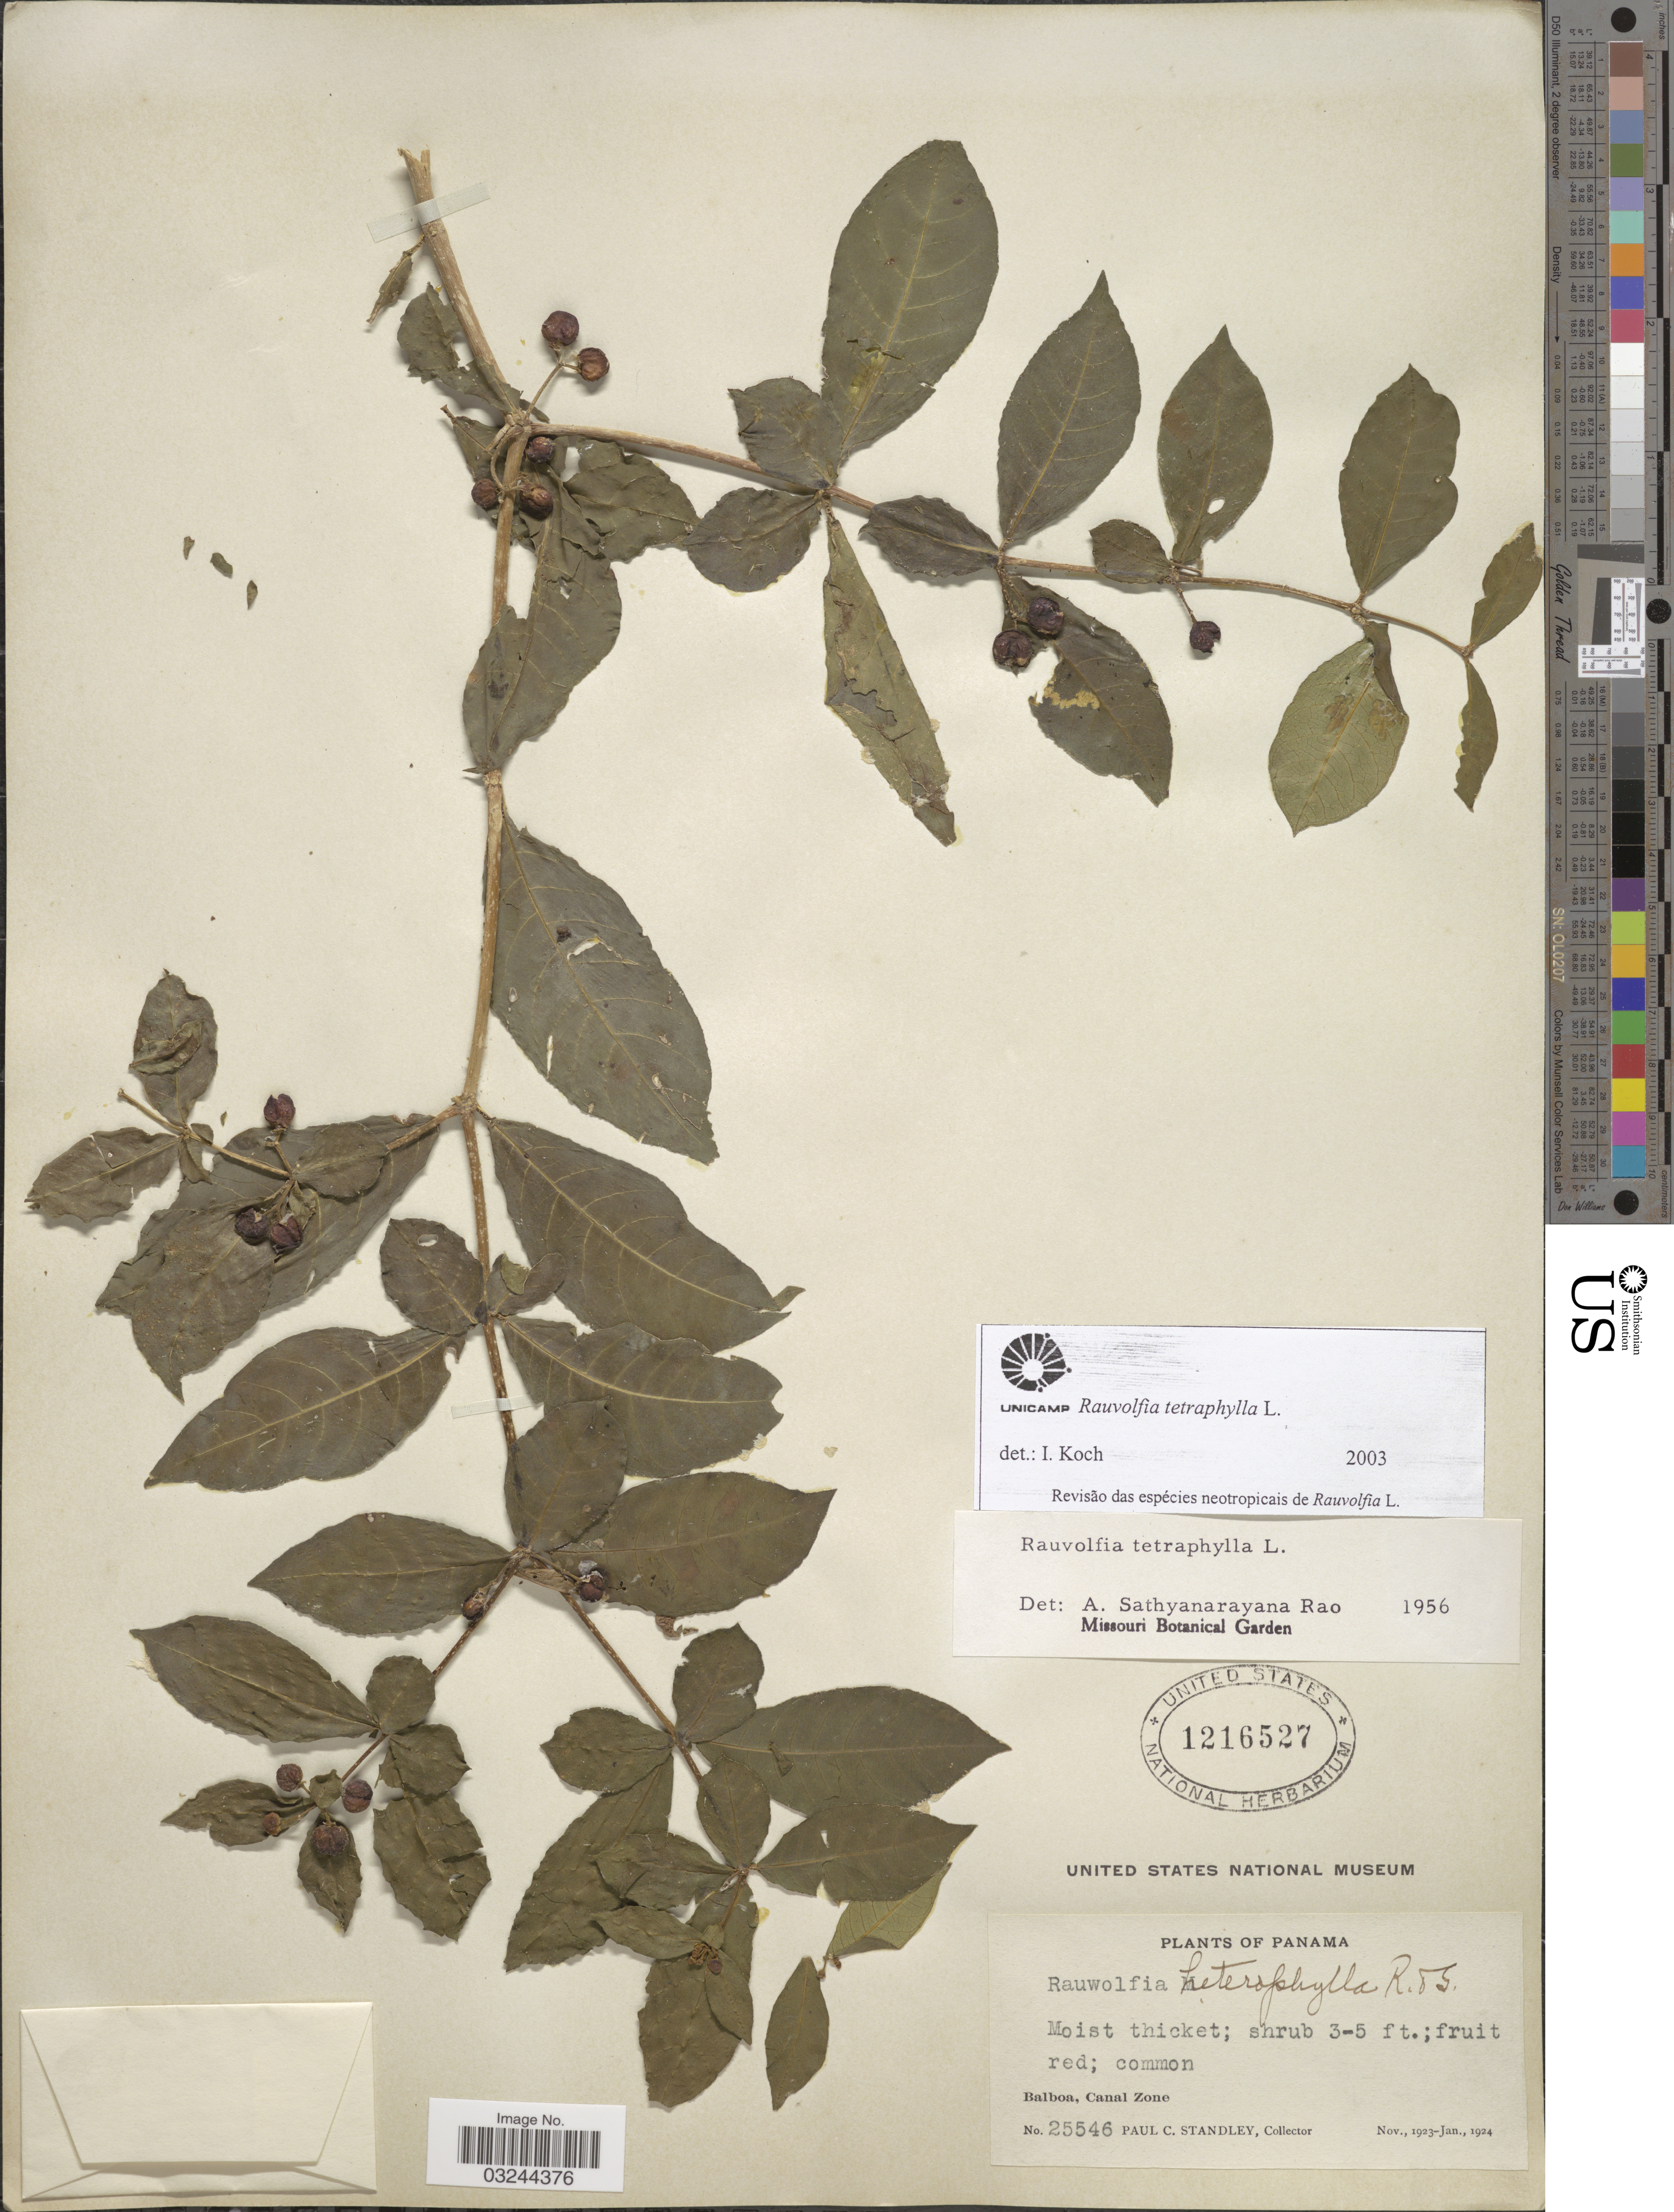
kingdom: Plantae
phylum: Tracheophyta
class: Magnoliopsida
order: Gentianales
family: Apocynaceae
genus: Rauvolfia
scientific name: Rauvolfia tetraphylla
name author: L.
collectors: P. C. Standley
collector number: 25546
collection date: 1923-11/1924-01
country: Panama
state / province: Colón / Panamá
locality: Balboa, Canal Zone.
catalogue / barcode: US 1216527